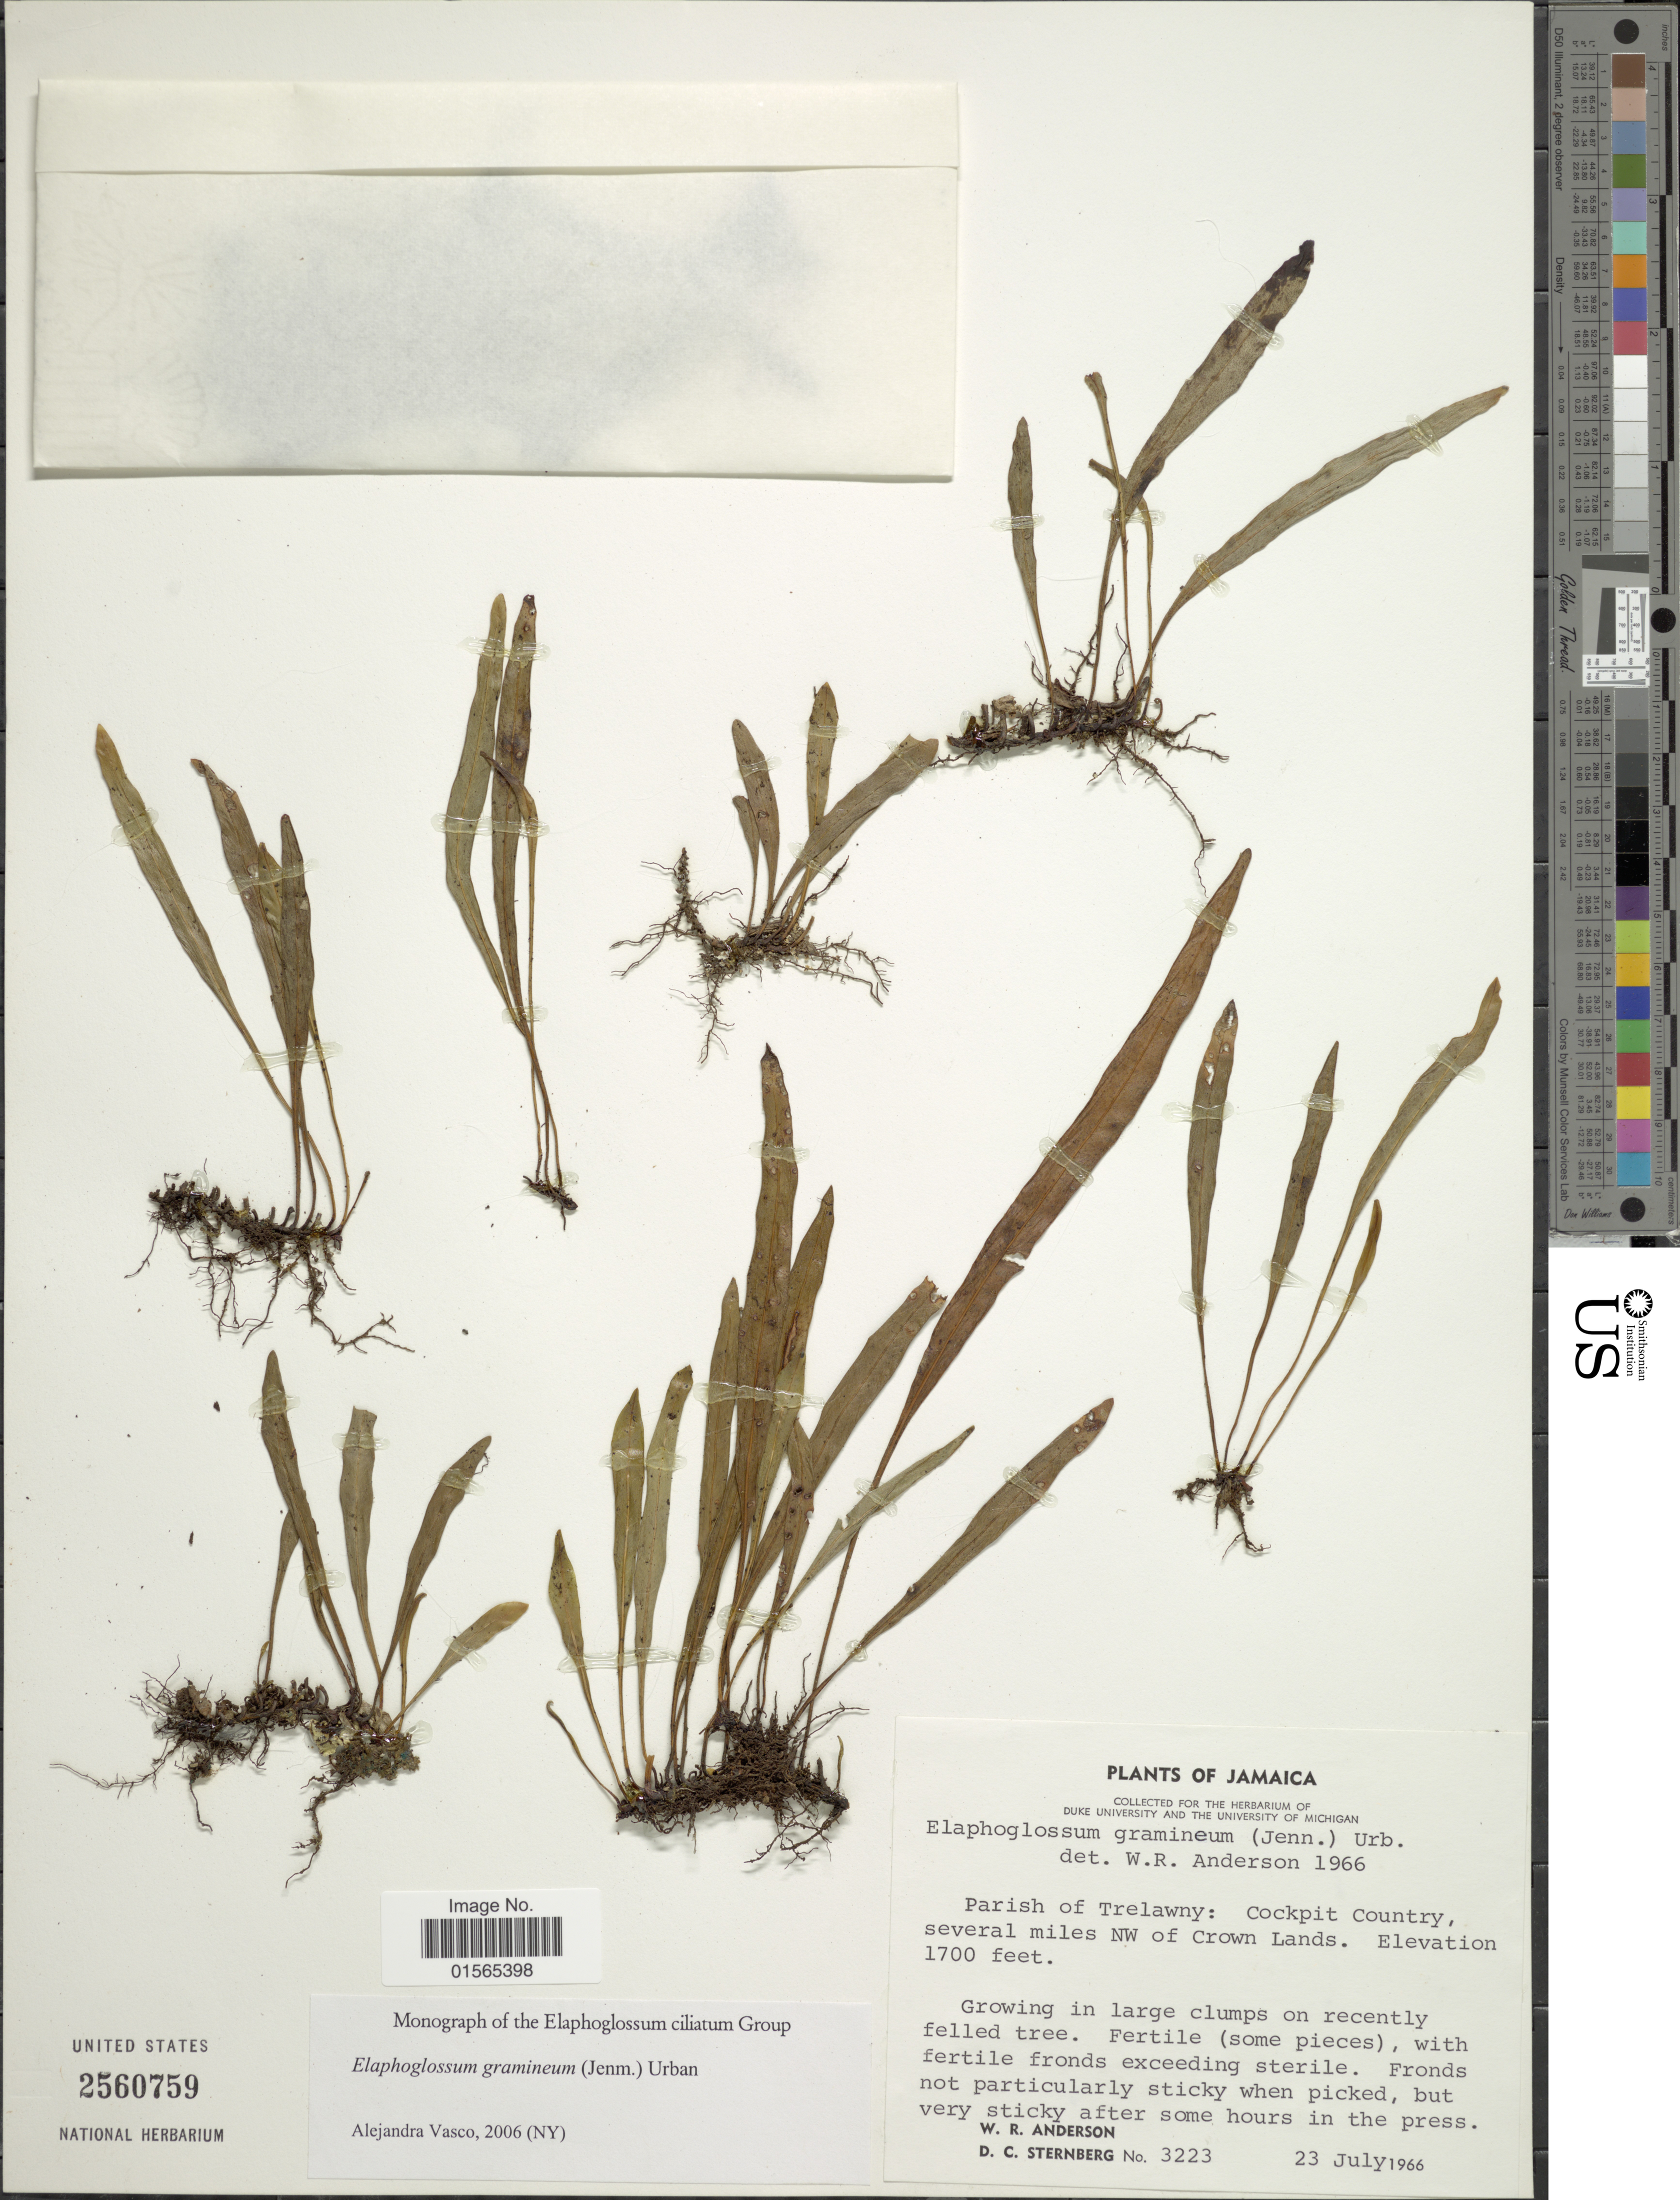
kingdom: Plantae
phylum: Tracheophyta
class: Polypodiopsida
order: Polypodiales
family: Dryopteridaceae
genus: Elaphoglossum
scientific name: Elaphoglossum gramineum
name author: (Jenman) Urb.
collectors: W. Anderson & D. Sternberg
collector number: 3223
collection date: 1966-07-23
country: Jamaica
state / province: Trelawny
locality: Cockpit Country, several miles NW of Crown Lands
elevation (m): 518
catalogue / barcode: US 2560759